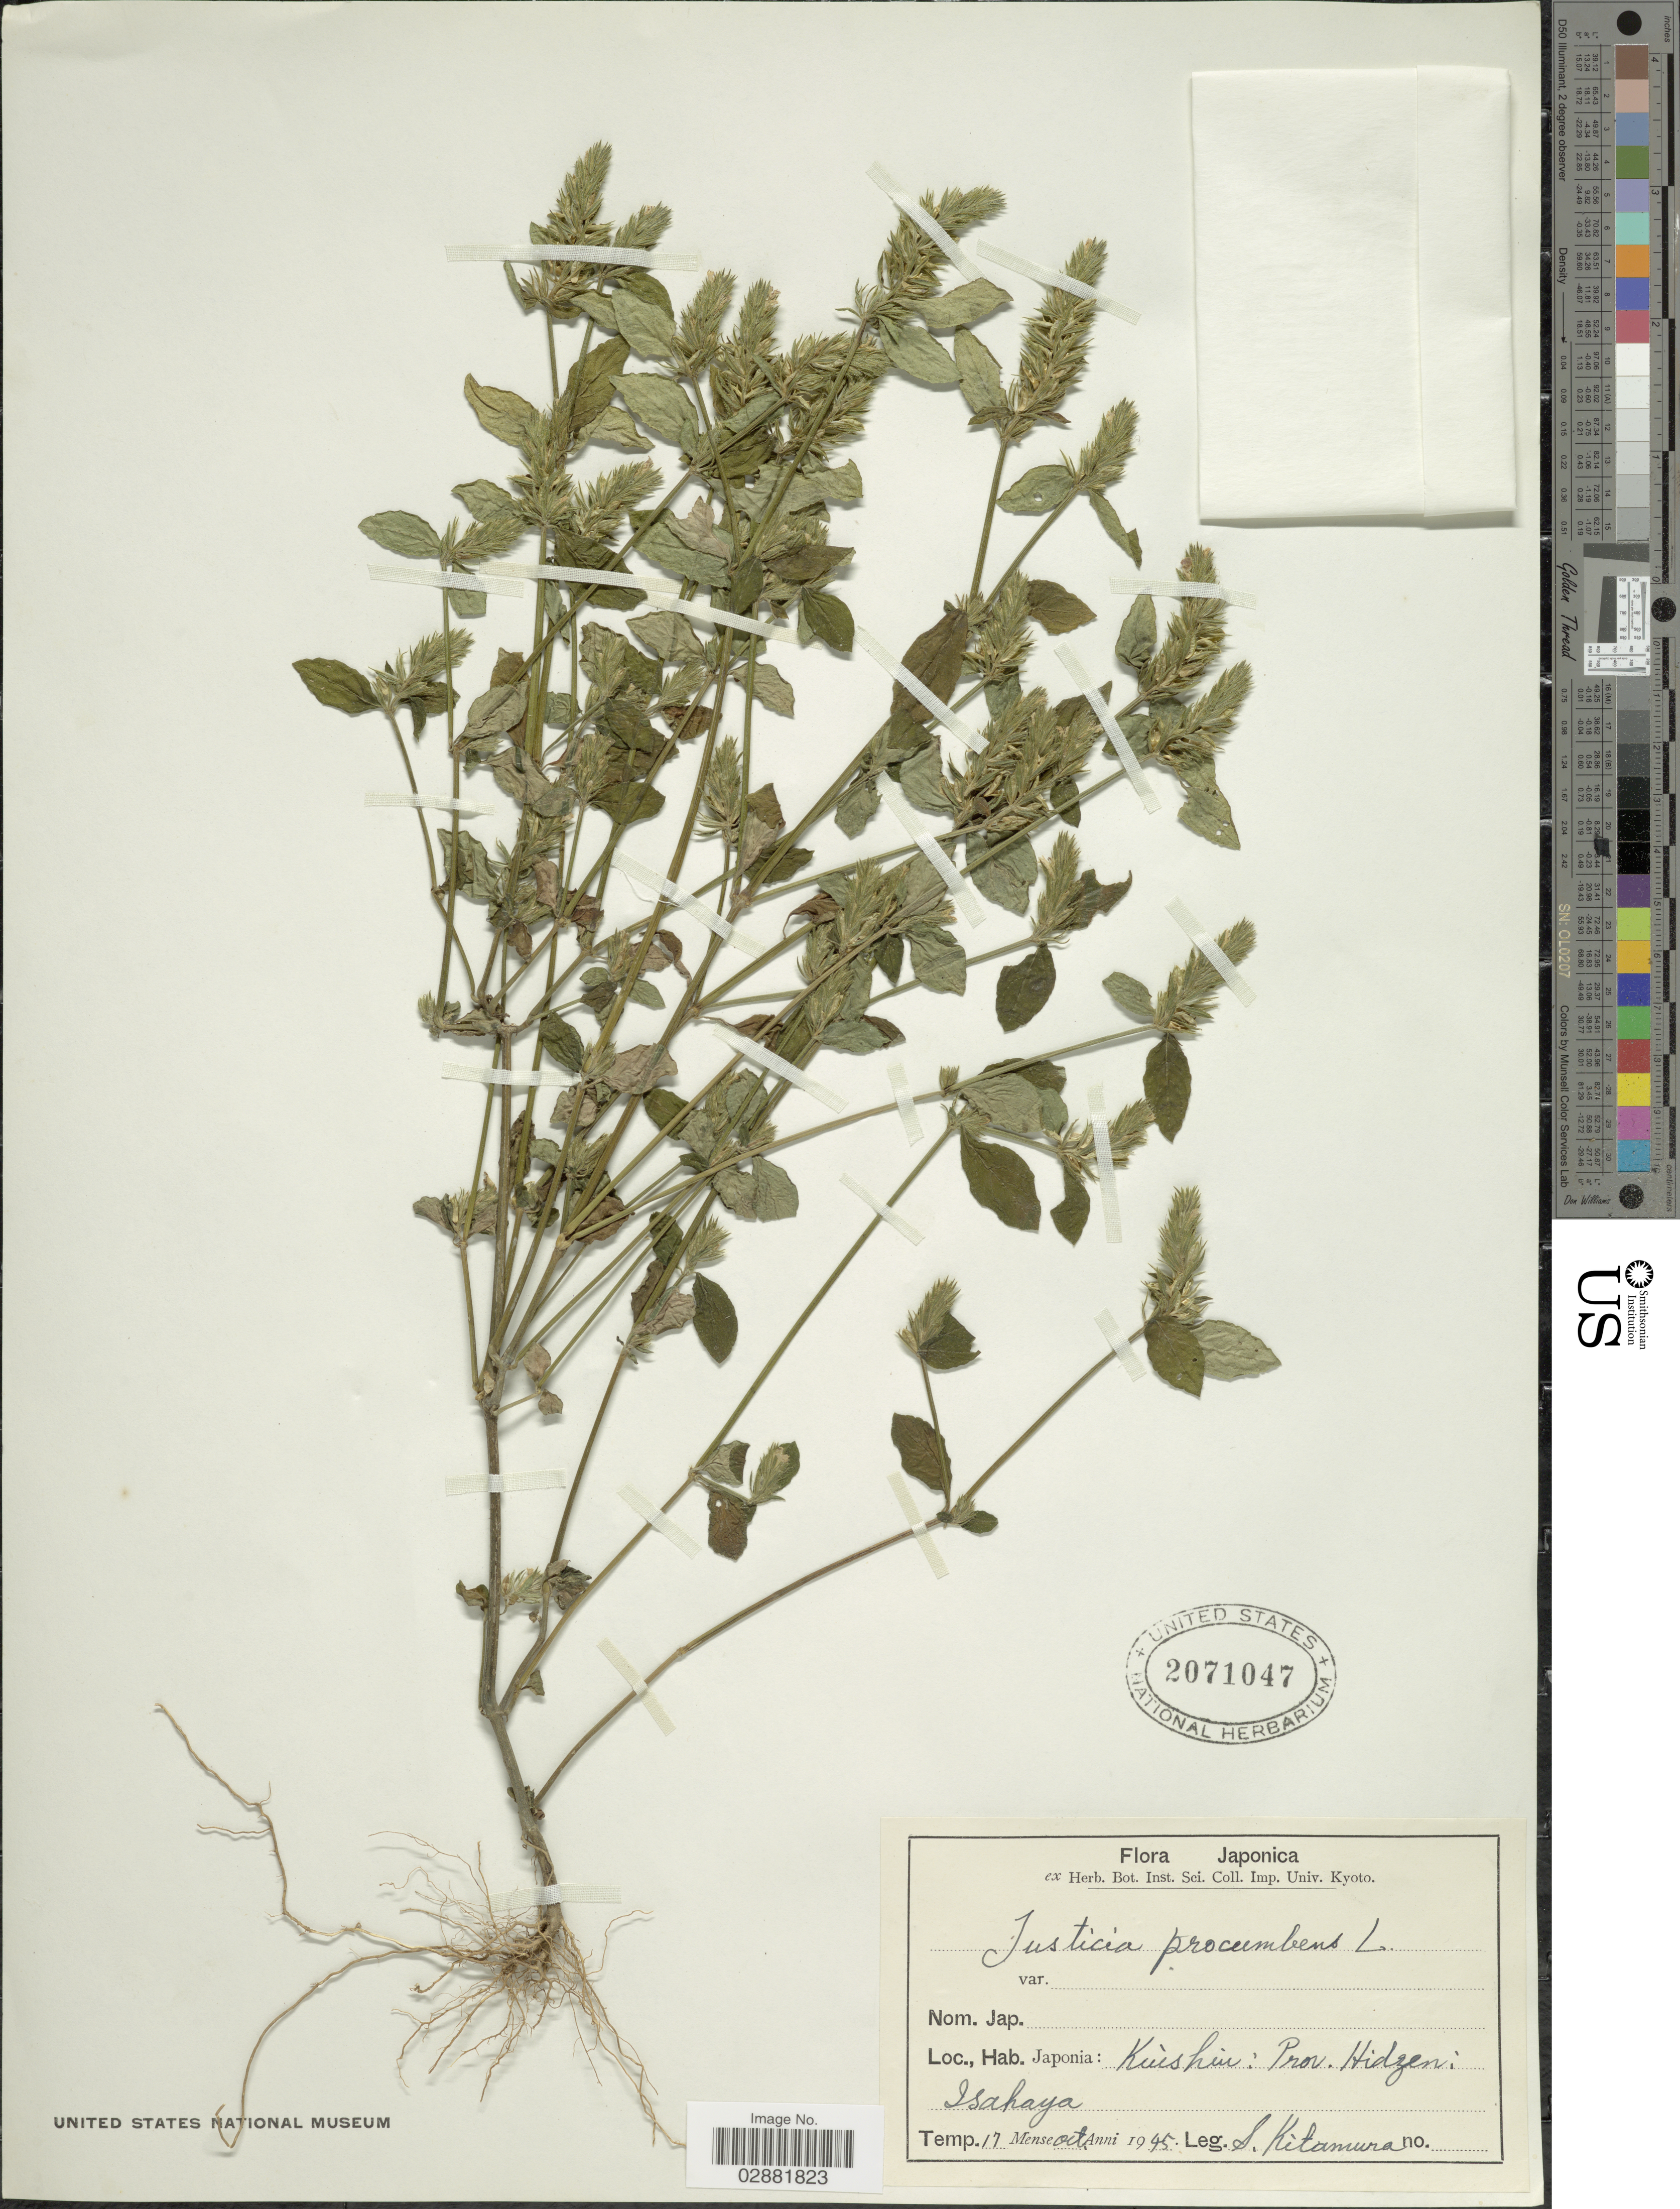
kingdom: Plantae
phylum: Tracheophyta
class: Magnoliopsida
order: Lamiales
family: Acanthaceae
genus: Justicia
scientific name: Justicia procumbens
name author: L.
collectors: S. Kitamura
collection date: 1945-10-17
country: Japan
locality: Kuishiu, Prov. Hidzen Isahaya.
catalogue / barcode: US 2071047